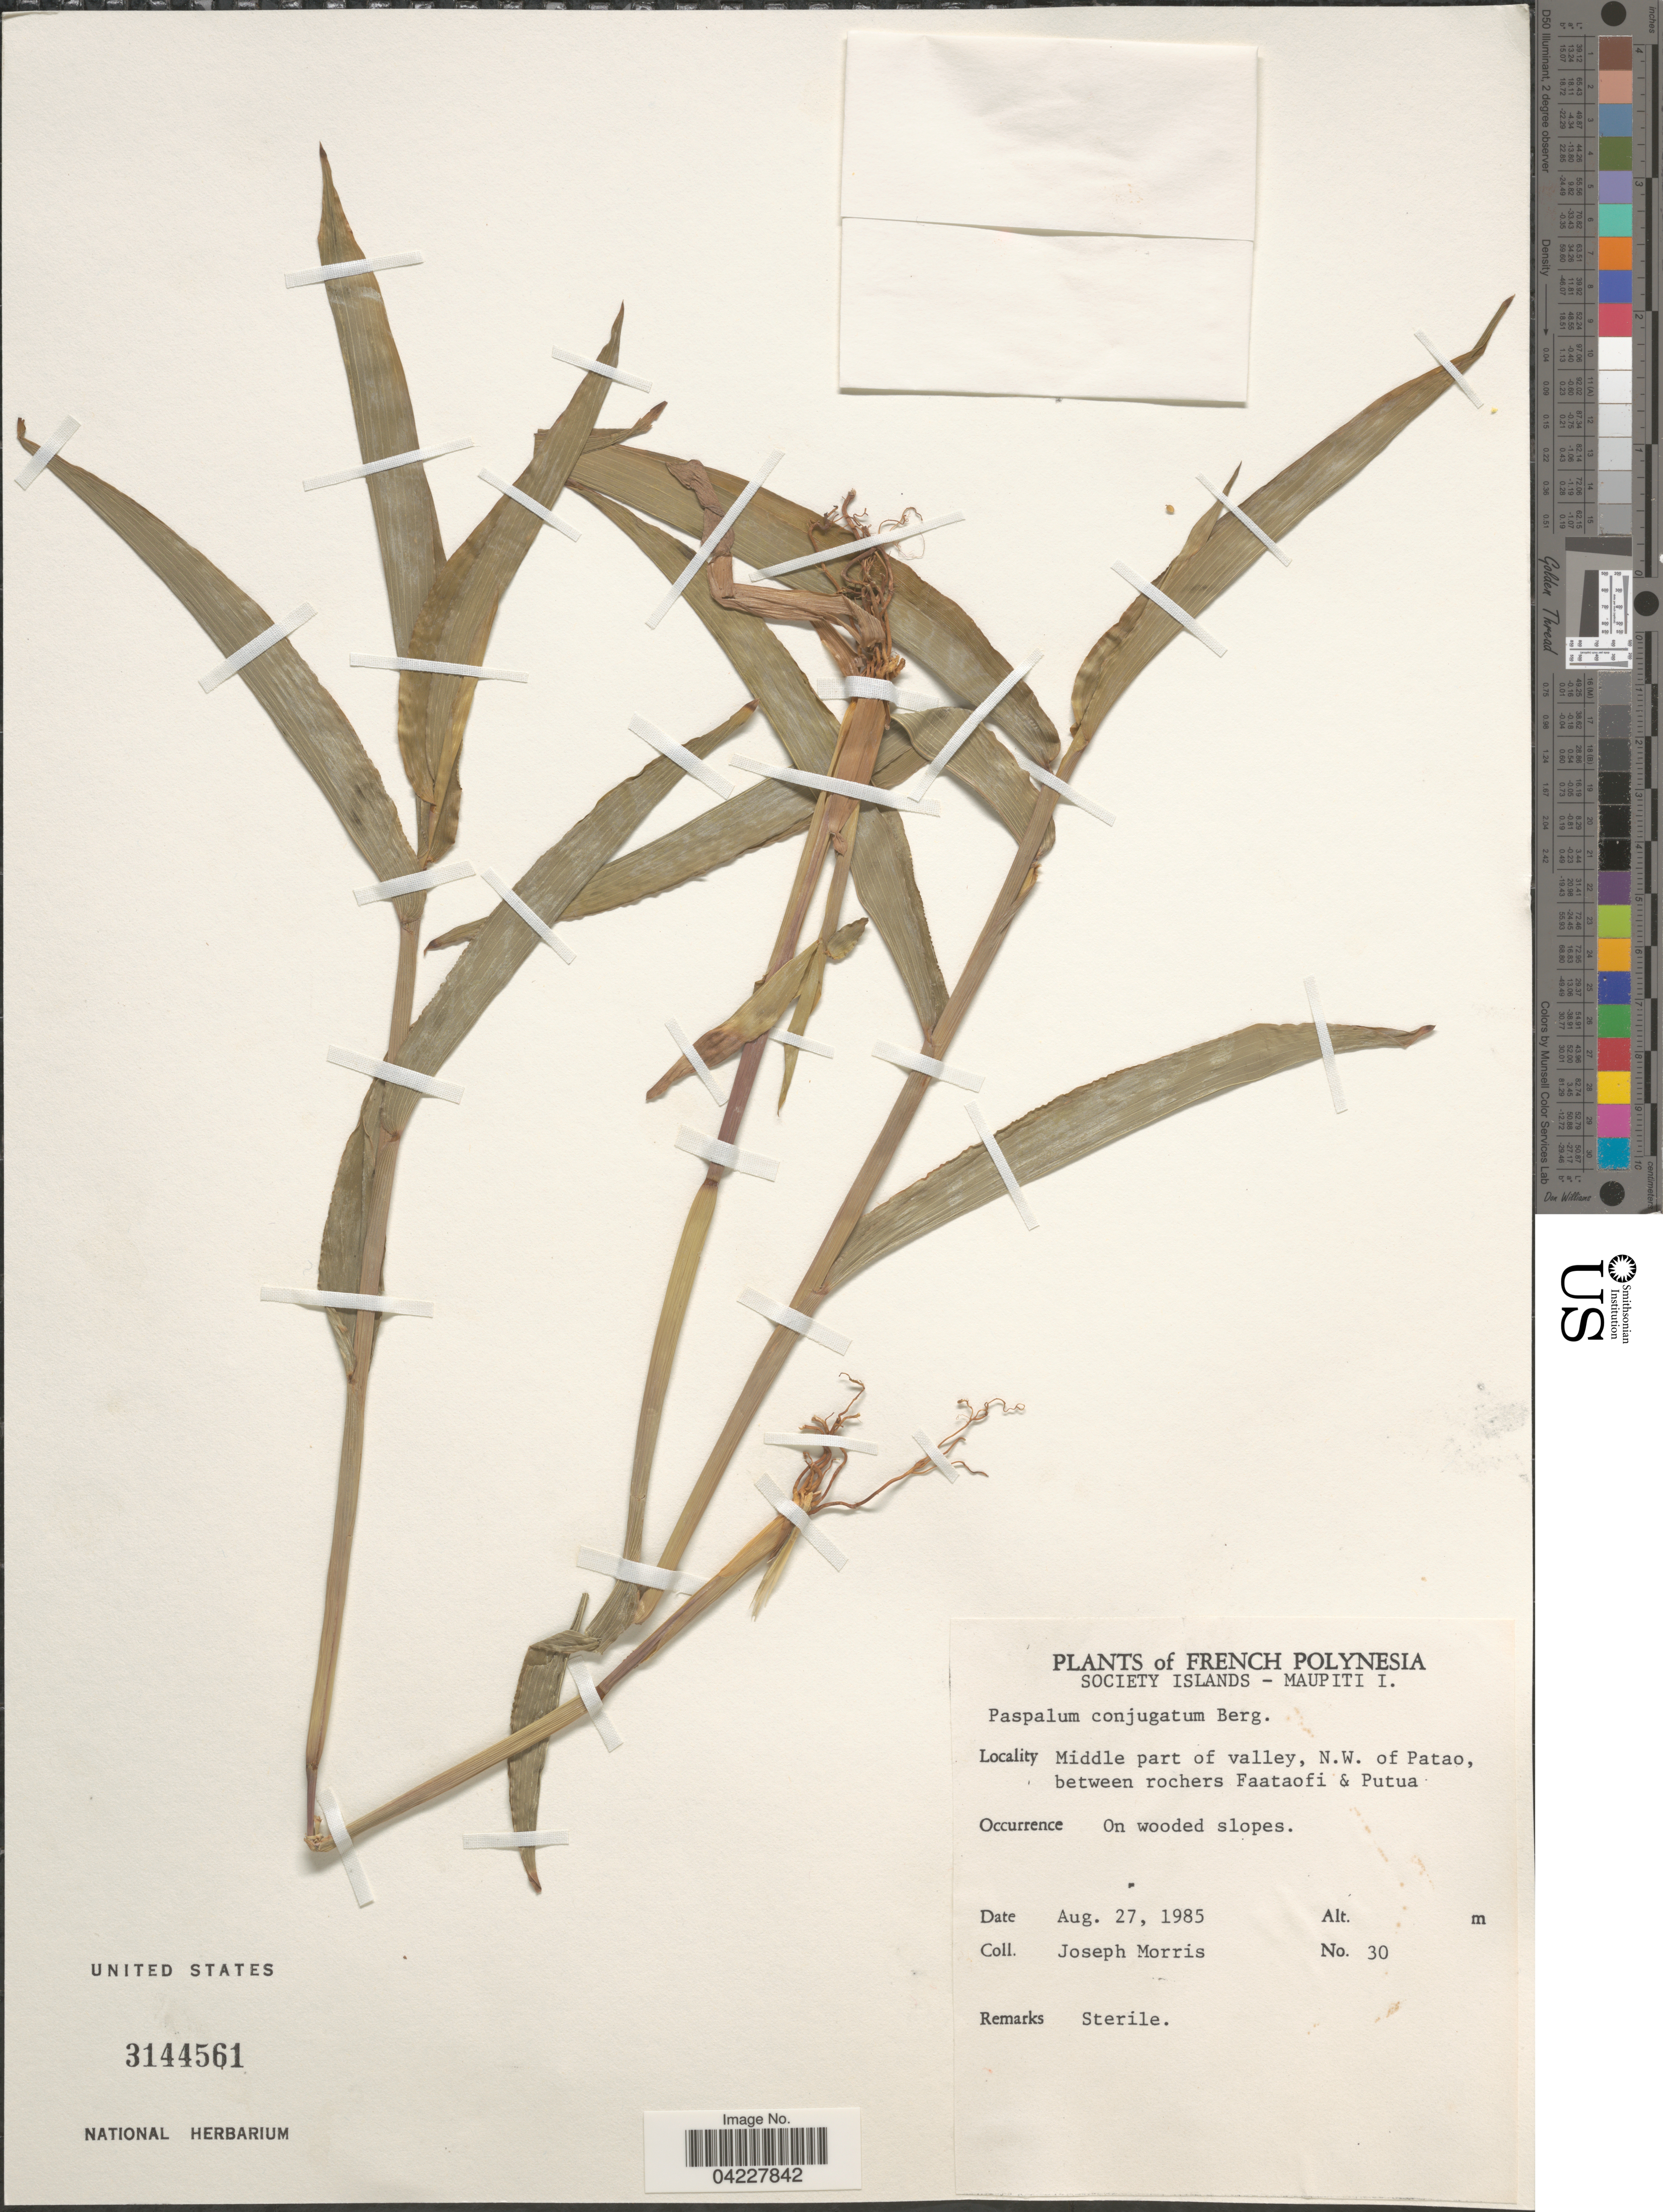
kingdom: Plantae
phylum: Tracheophyta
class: Liliopsida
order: Poales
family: Poaceae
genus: Paspalum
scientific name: Paspalum conjugatum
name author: P.J. Bergius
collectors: J. Morris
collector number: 30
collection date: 1985-08-27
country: French Polynesia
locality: Society Islands - Maupiti I. Middle part of valley, N.W. of Patao, between rochers Faataofi & Putua.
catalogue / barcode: US 3144561